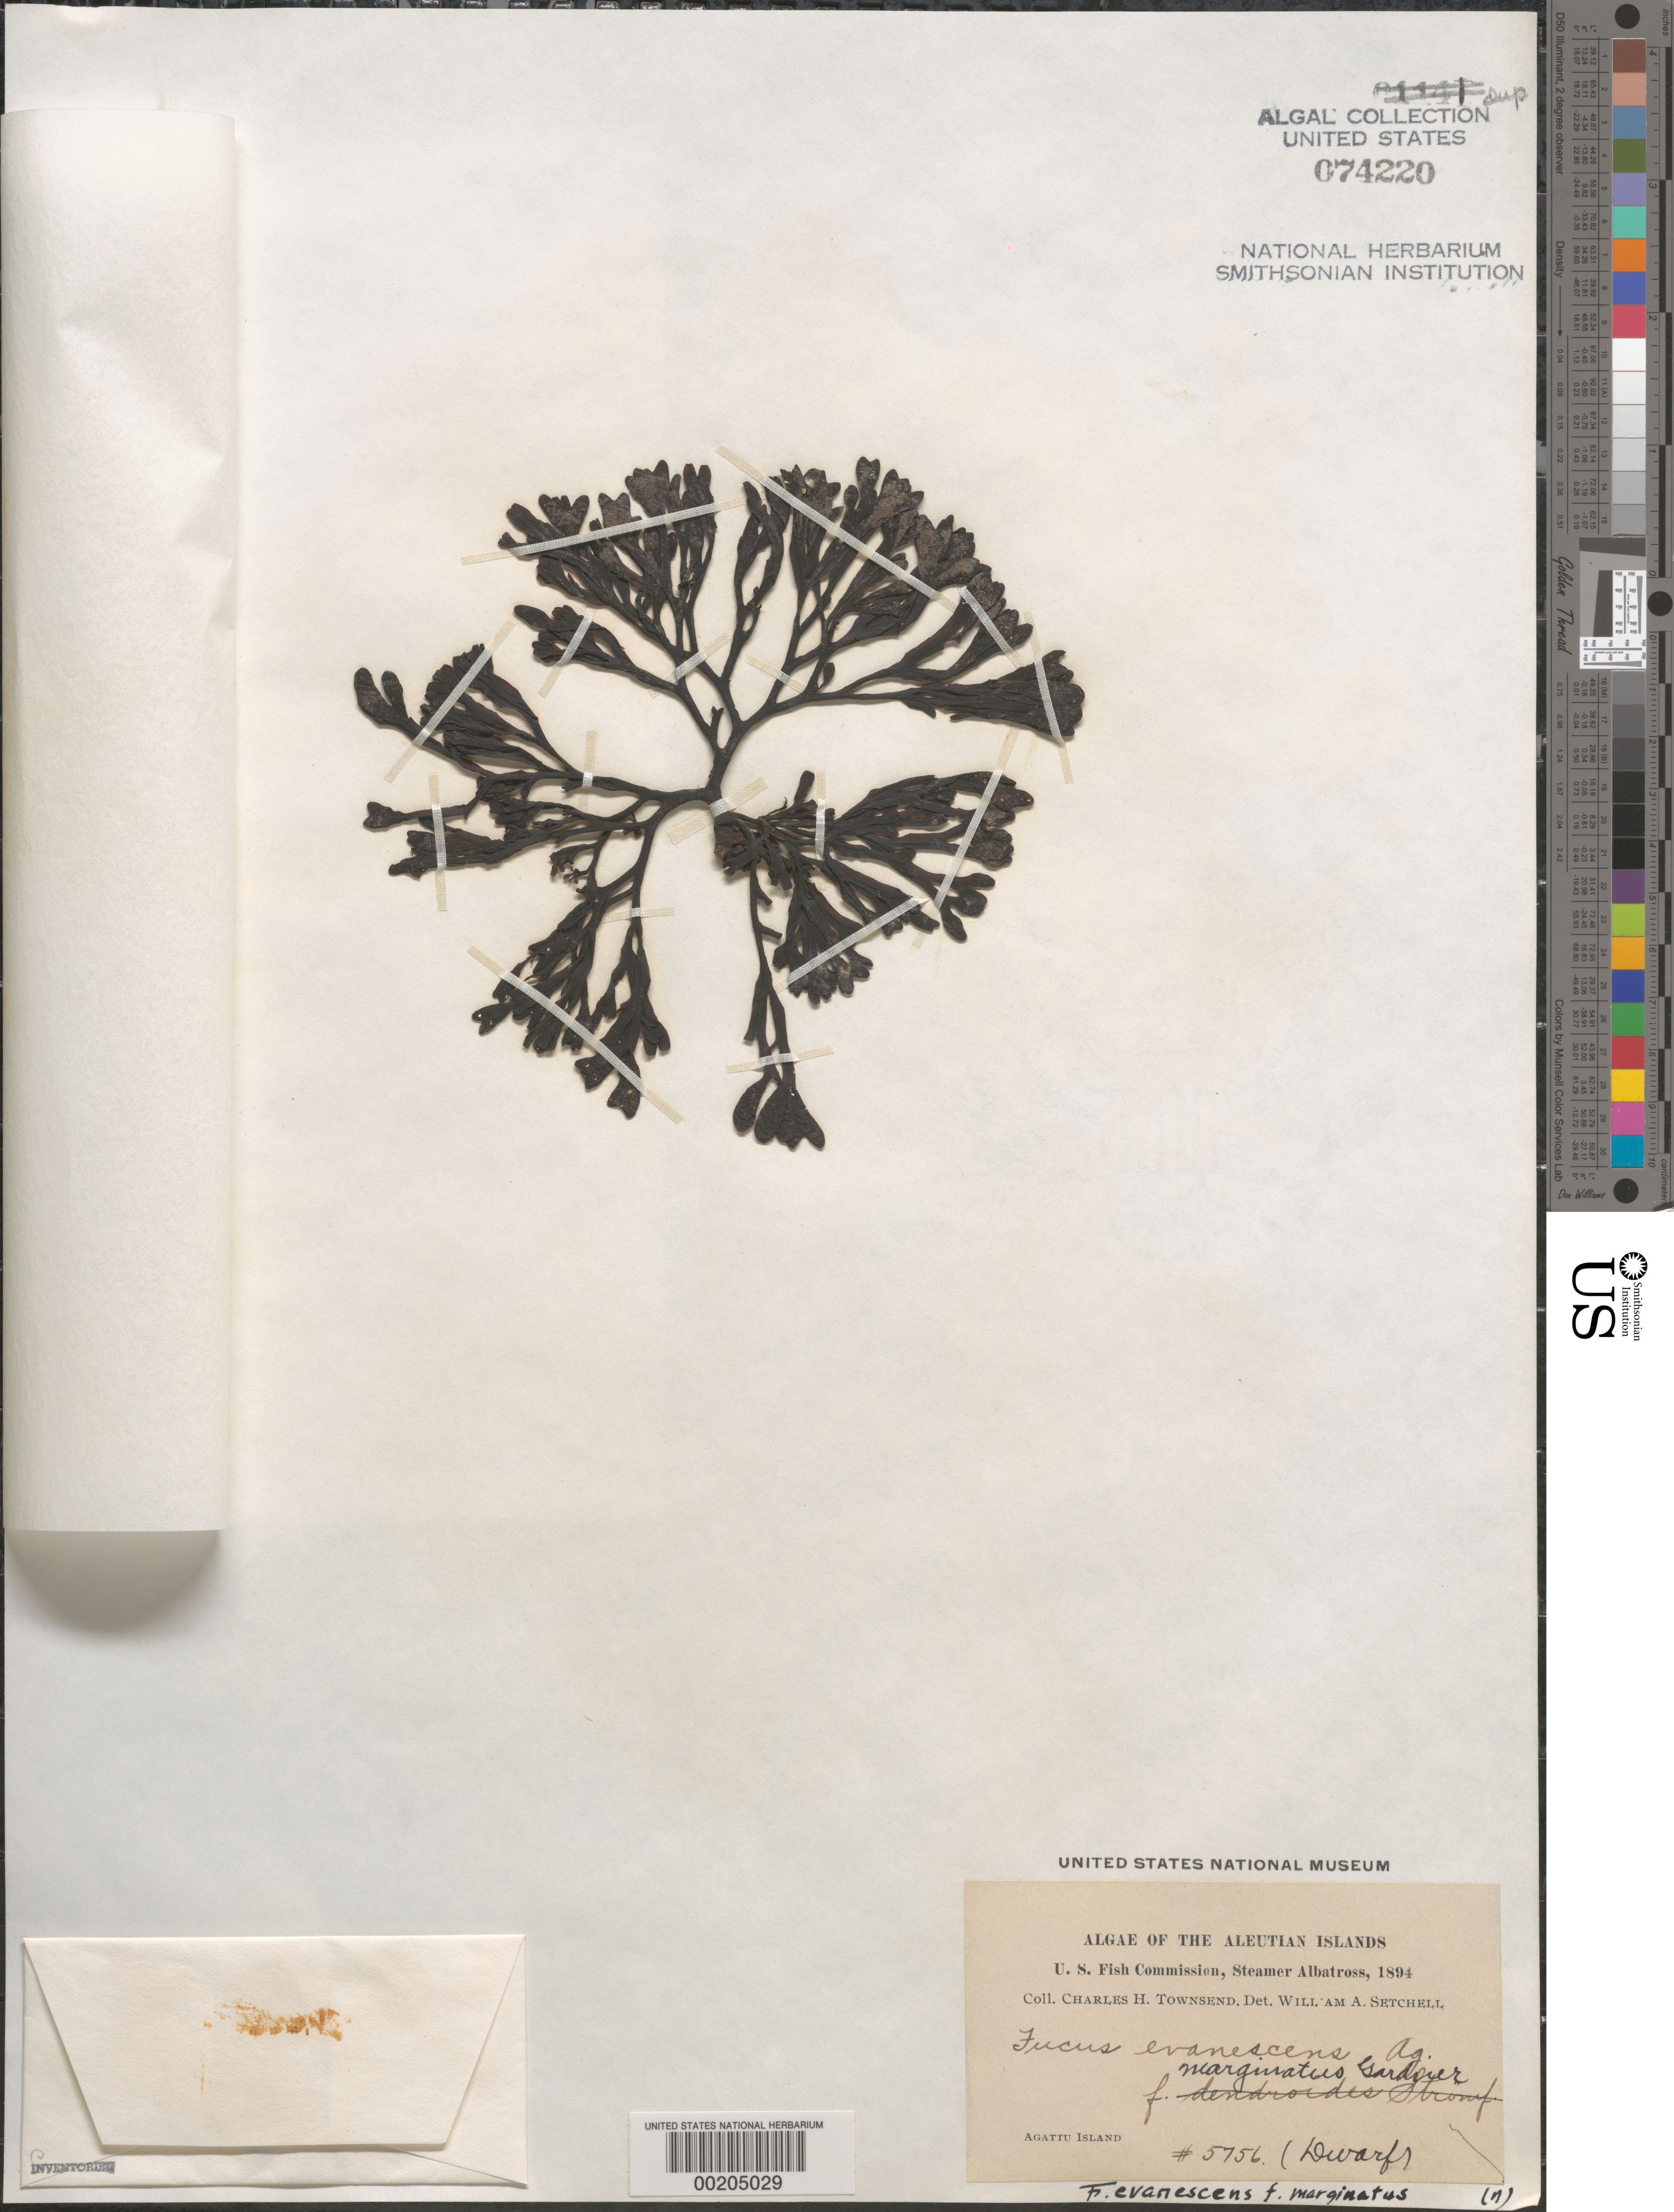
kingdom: Chromista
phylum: Ochrophyta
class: Phaeophyceae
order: Fucales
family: Fucaceae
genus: Fucus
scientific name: Fucus distichus subsp. evanescens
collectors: C. H. Townsend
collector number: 5756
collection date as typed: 1894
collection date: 1894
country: United States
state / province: Alaska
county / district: Aleutian Islands Division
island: Agattu Island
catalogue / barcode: US 74220